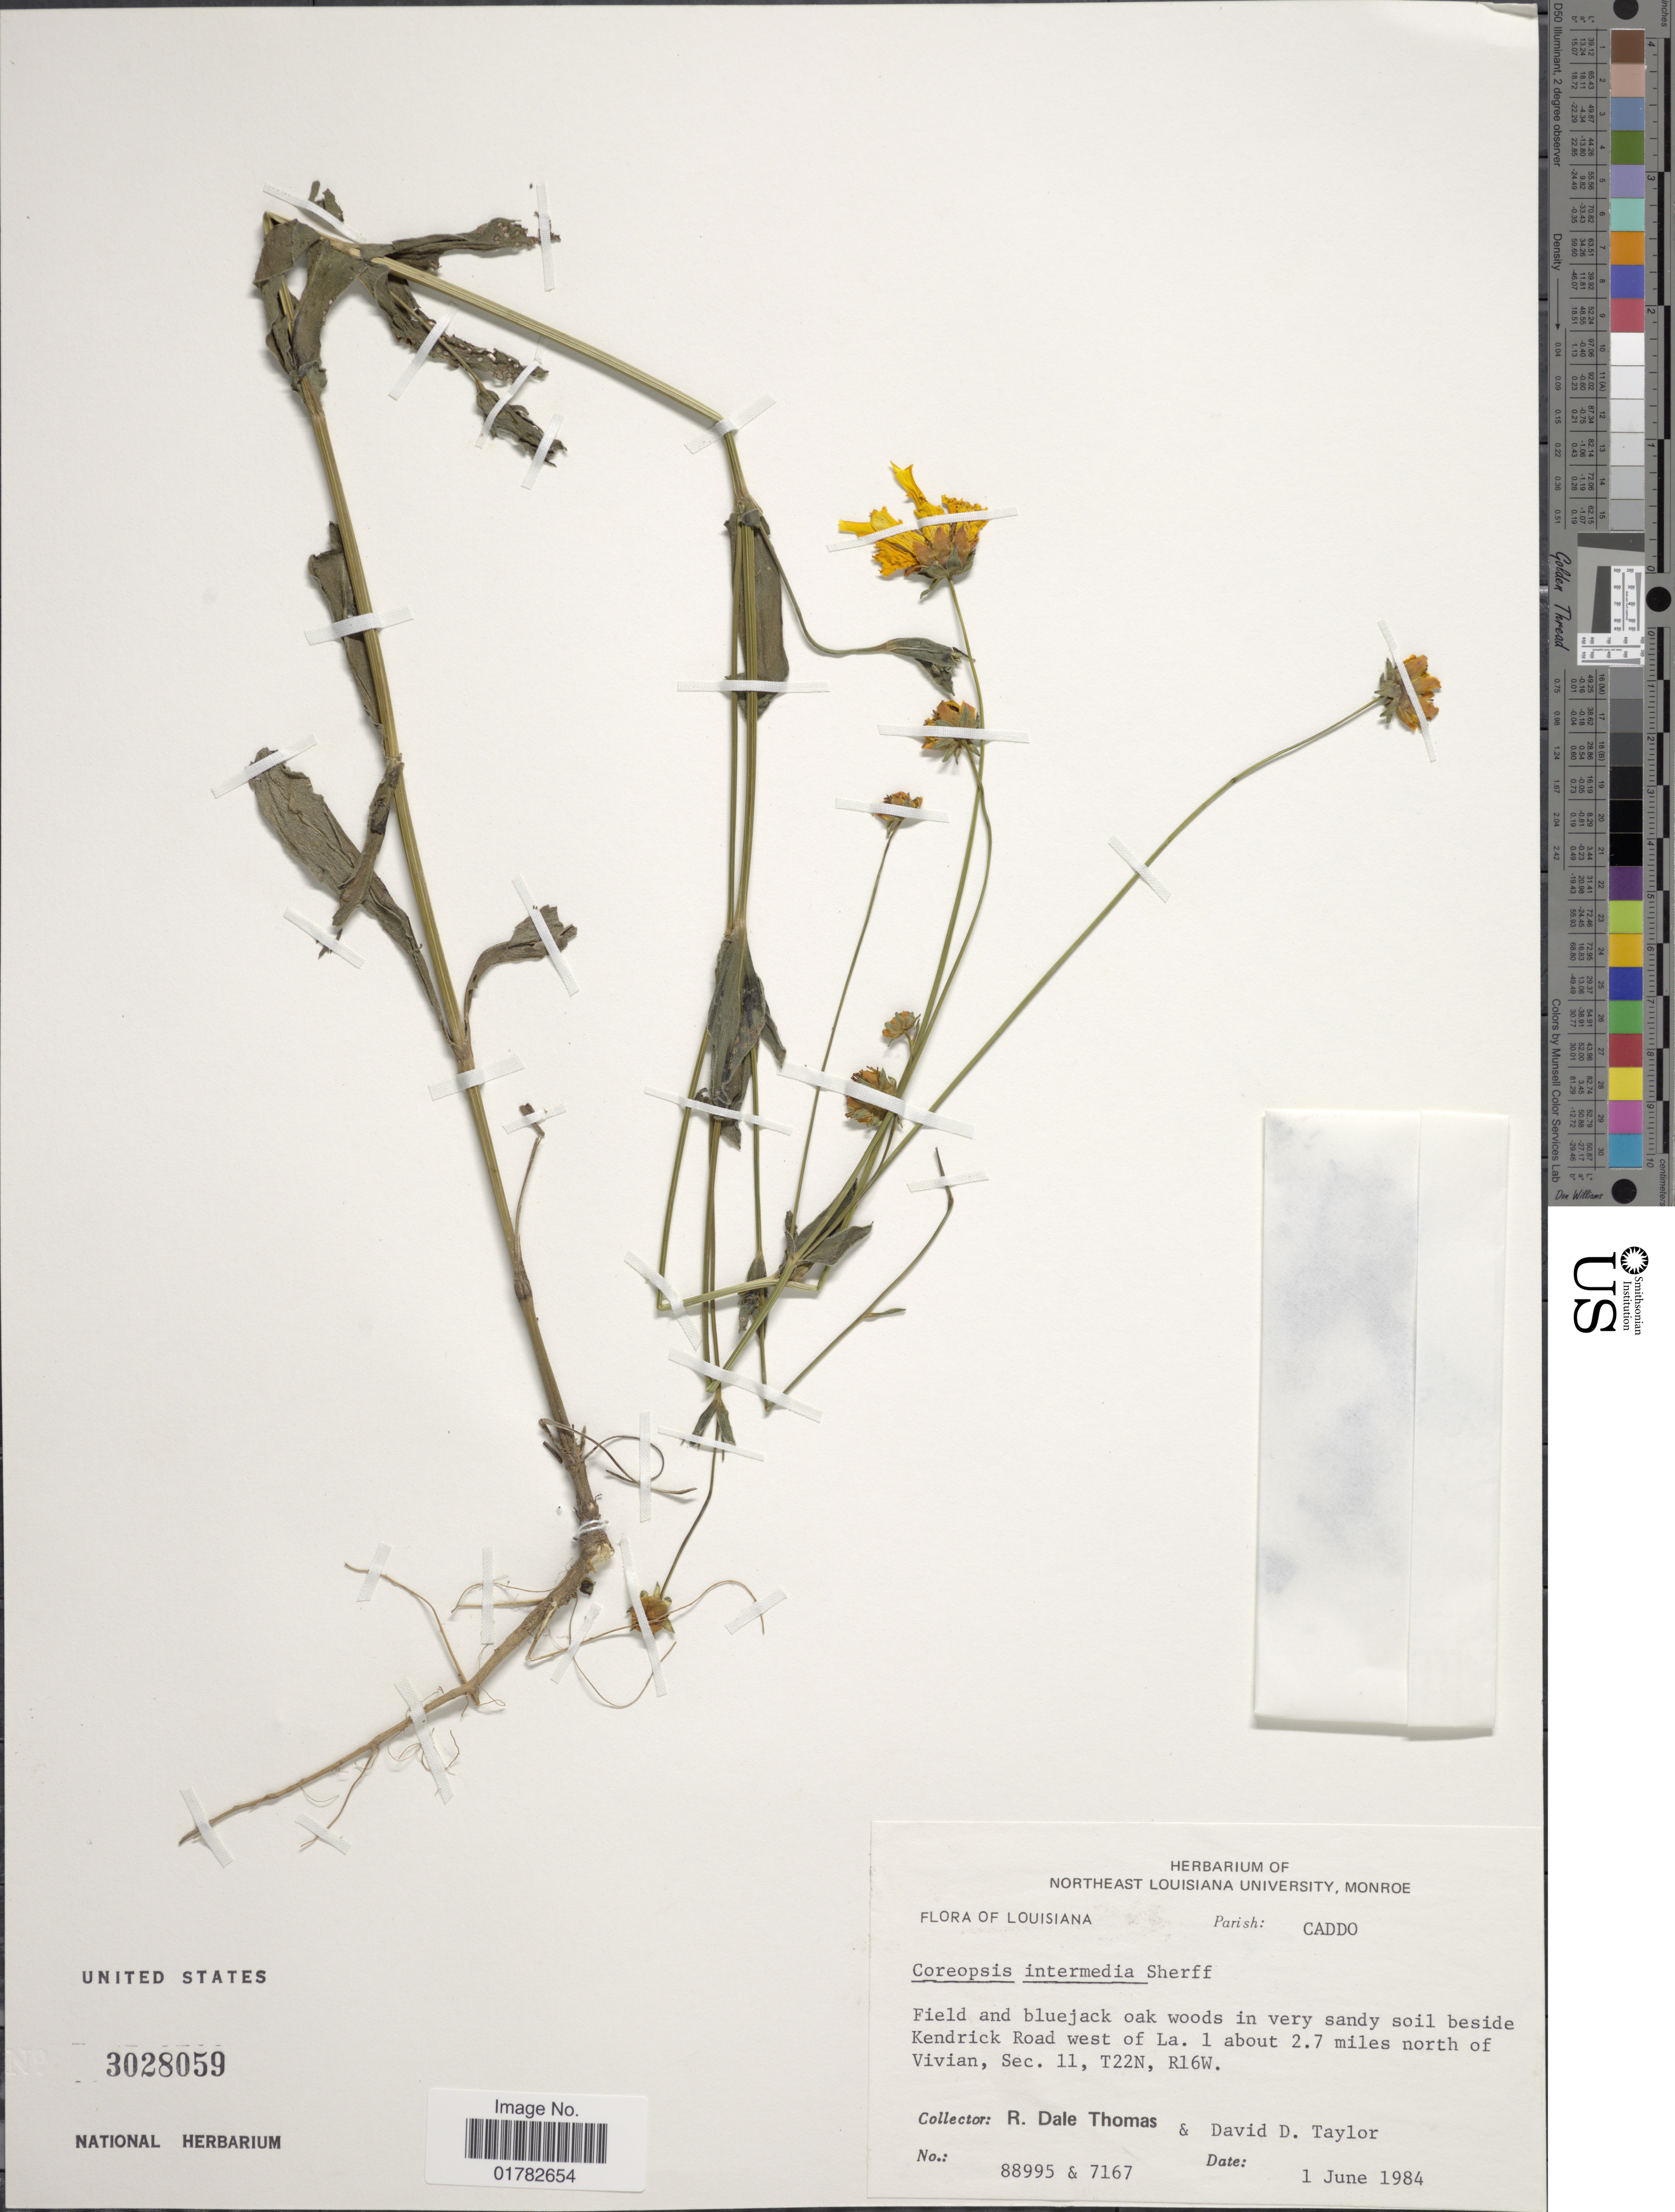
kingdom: Plantae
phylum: Tracheophyta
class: Magnoliopsida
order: Asterales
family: Asteraceae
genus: Coreopsis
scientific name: Coreopsis intermedia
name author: Sherff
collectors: R. Thomas & D. C. Taylor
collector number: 88995/7167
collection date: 1984-06-01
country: United States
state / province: Louisiana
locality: Parish: Caddo, field and bluejack oak woods in very sandy soil beside Kendrick Road west of La. 1 about 2.7 miles north of Vivian, Sec. 11, T22N, R16W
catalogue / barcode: US 3028059